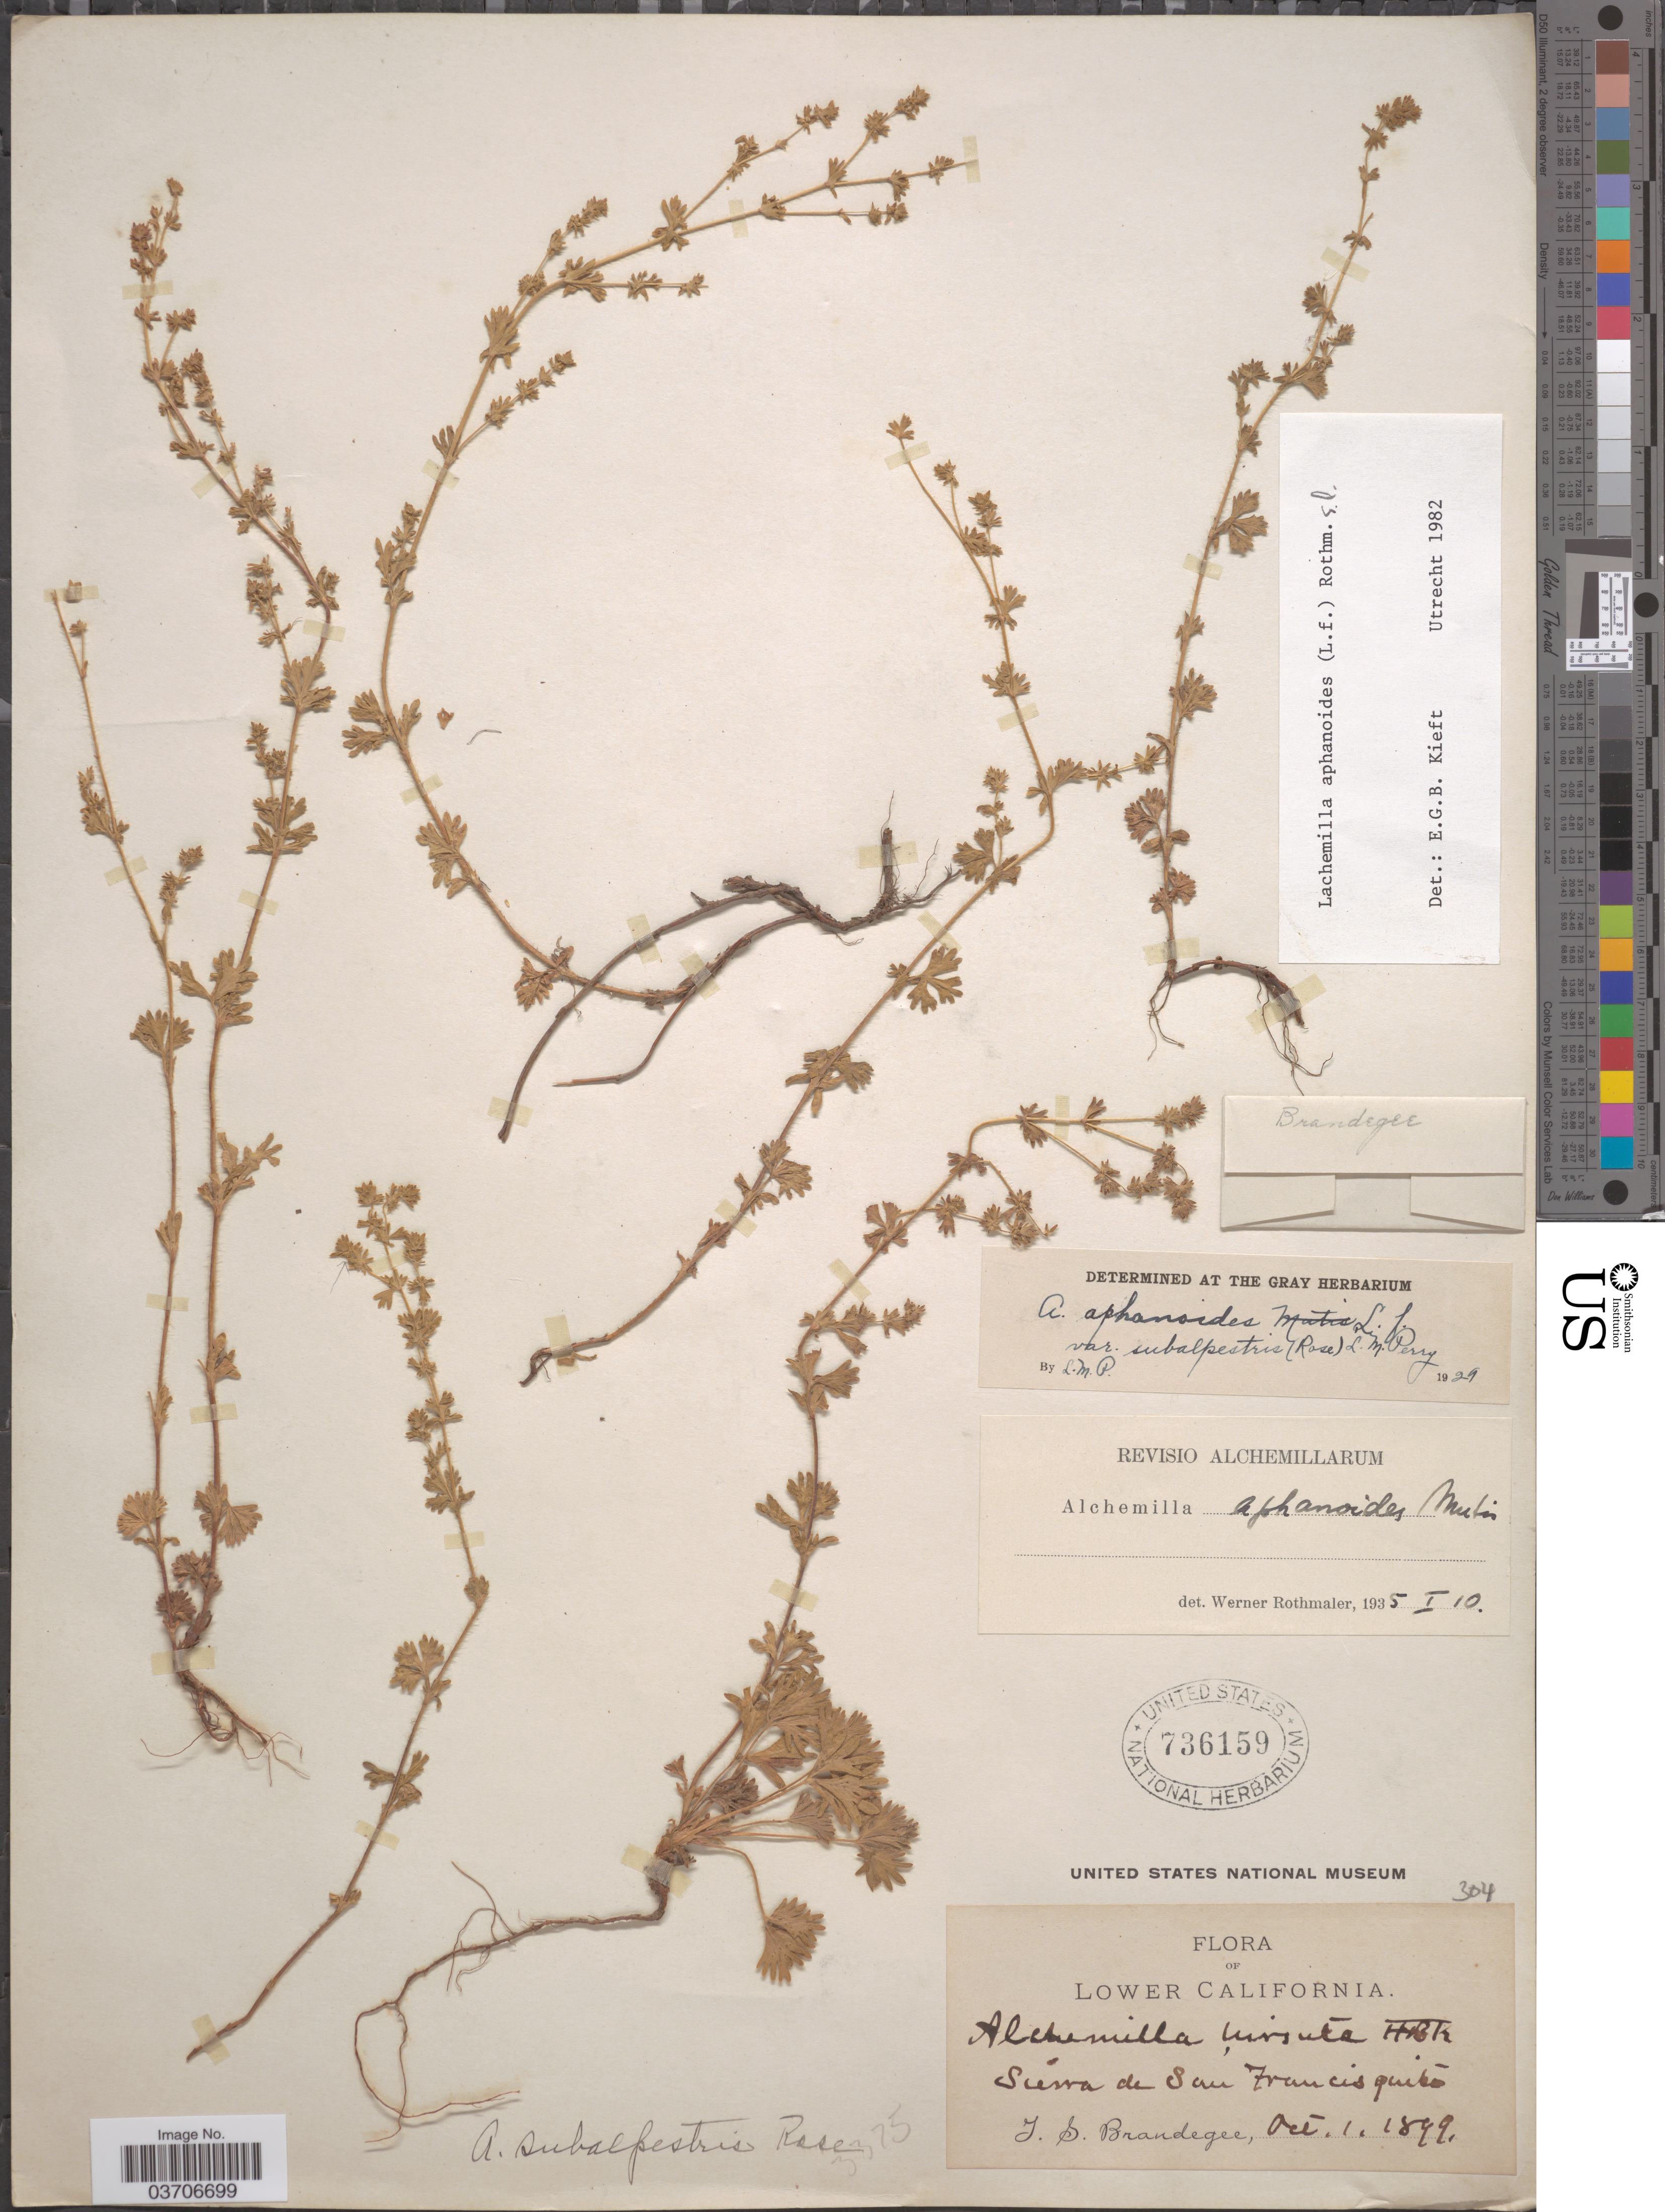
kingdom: Plantae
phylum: Tracheophyta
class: Magnoliopsida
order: Rosales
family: Rosaceae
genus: Lachemilla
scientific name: Lachemilla aphanoides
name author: (Mutis ex L. f.) Rothm.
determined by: Kieft, E. G. B.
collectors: J. S. Brandegee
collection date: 1899-10-01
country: Mexico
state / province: Baja California Sur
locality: Lower California. Sierra de San Francisquito.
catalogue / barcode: US 736159